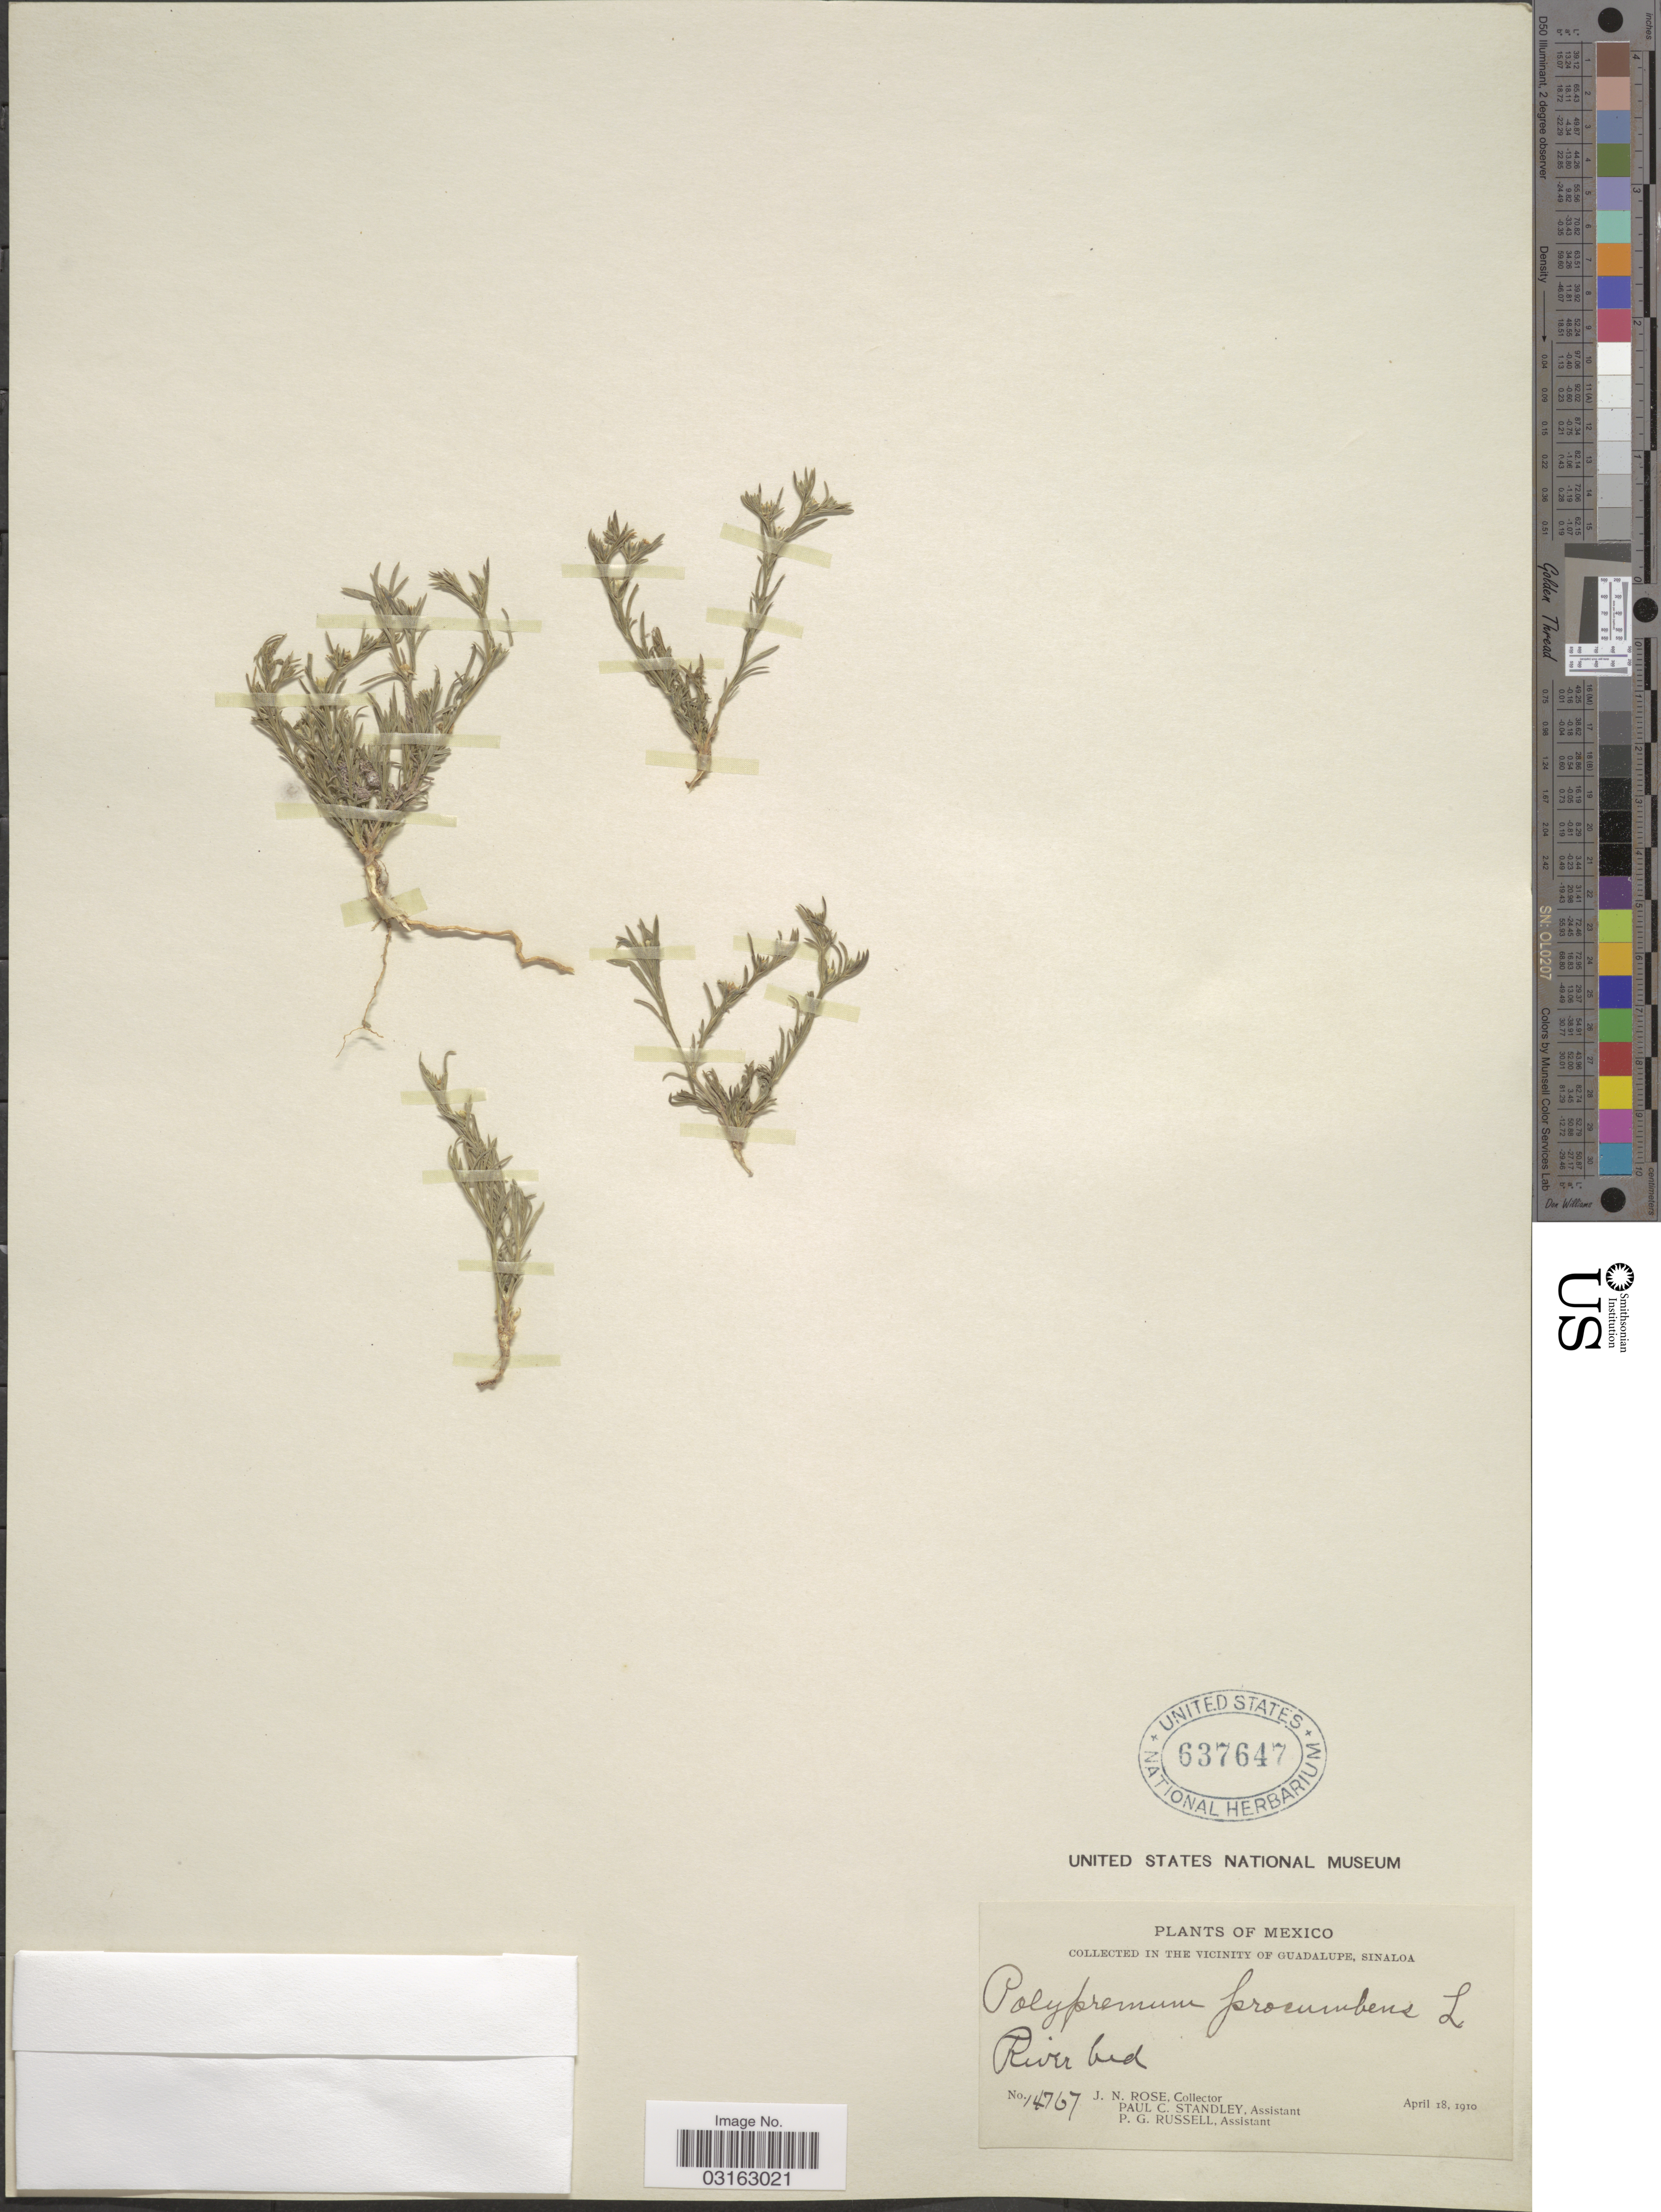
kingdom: Plantae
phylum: Tracheophyta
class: Magnoliopsida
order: Lamiales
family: Tetrachondraceae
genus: Polypremum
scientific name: Polypremum procumbens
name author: L.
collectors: J. N. Rose, P. C. Standley & P. G. Russell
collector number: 14767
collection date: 1910-04-18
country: Mexico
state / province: Sinaloa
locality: In the vicinity of Guadalupe. River bed.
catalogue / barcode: US 637647